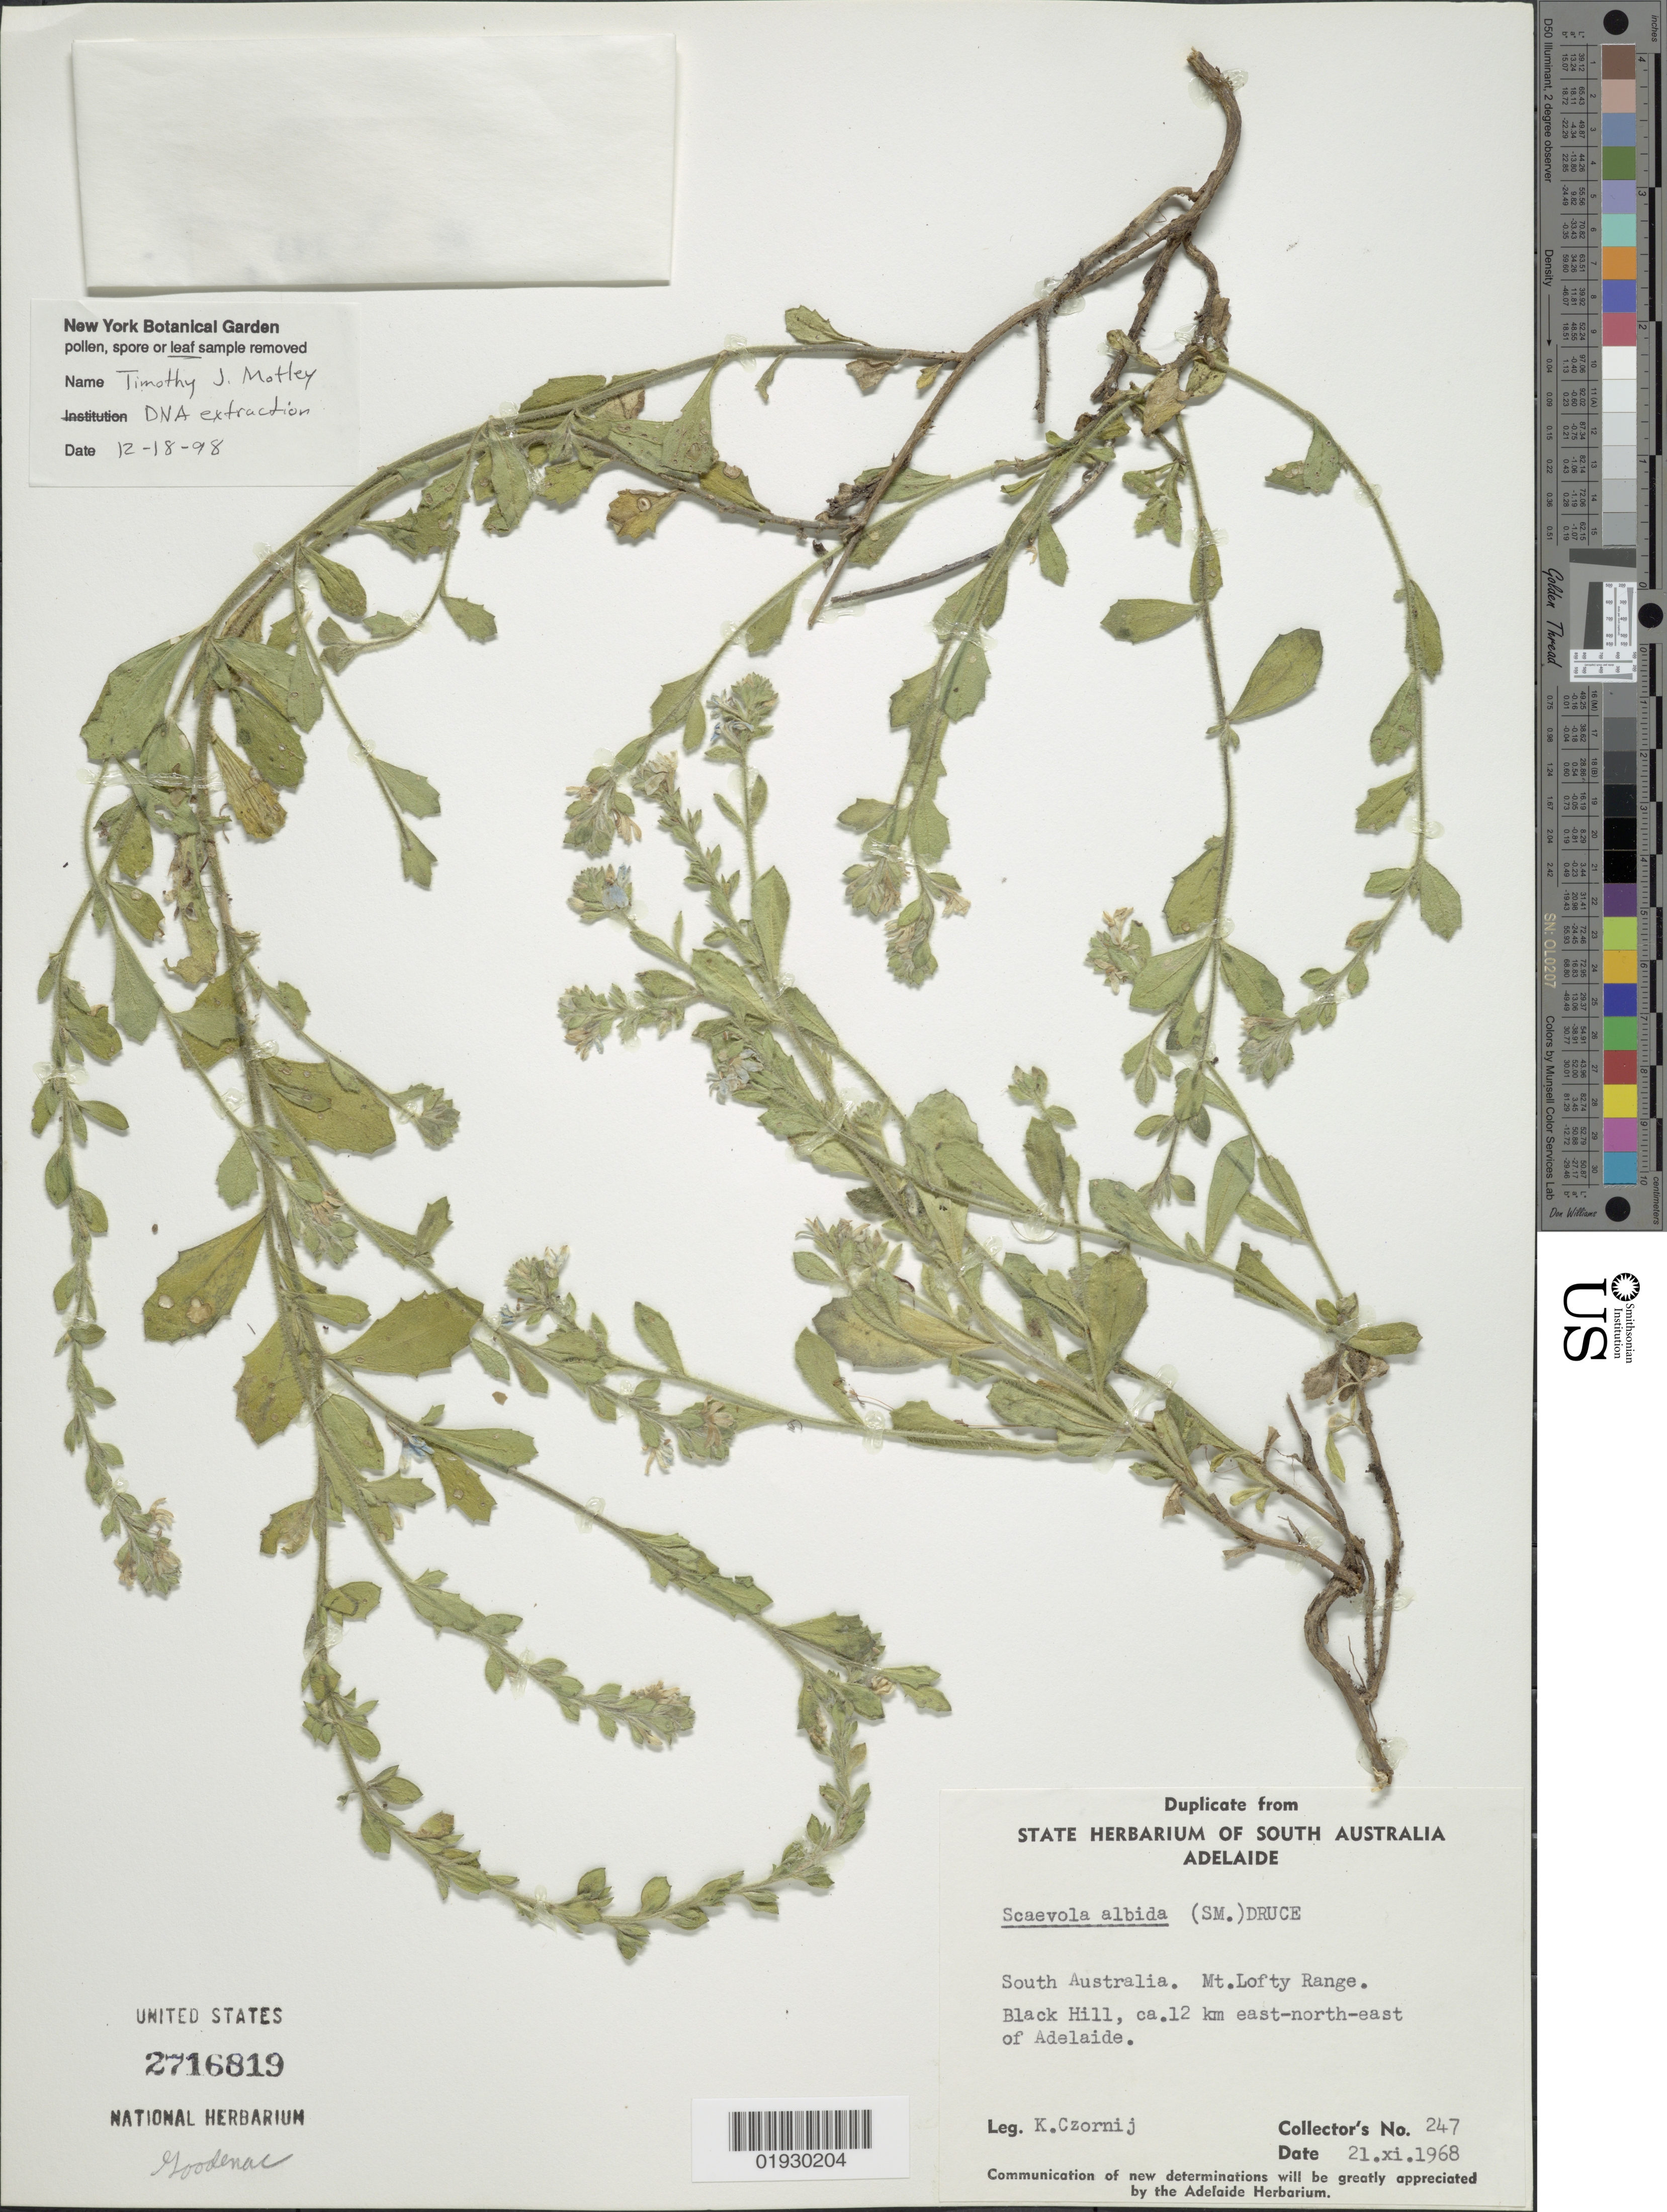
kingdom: Plantae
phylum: Tracheophyta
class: Magnoliopsida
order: Asterales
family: Goodeniaceae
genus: Scaevola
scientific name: Scaevola albida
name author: (Sm.) Druce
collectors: K. Czornij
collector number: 247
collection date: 1968-09-21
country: Australia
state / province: South Australia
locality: Mt. Lofty Range. Black Hill, ca. 12 km east-north-east of Adelaide.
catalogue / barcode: US 2716819